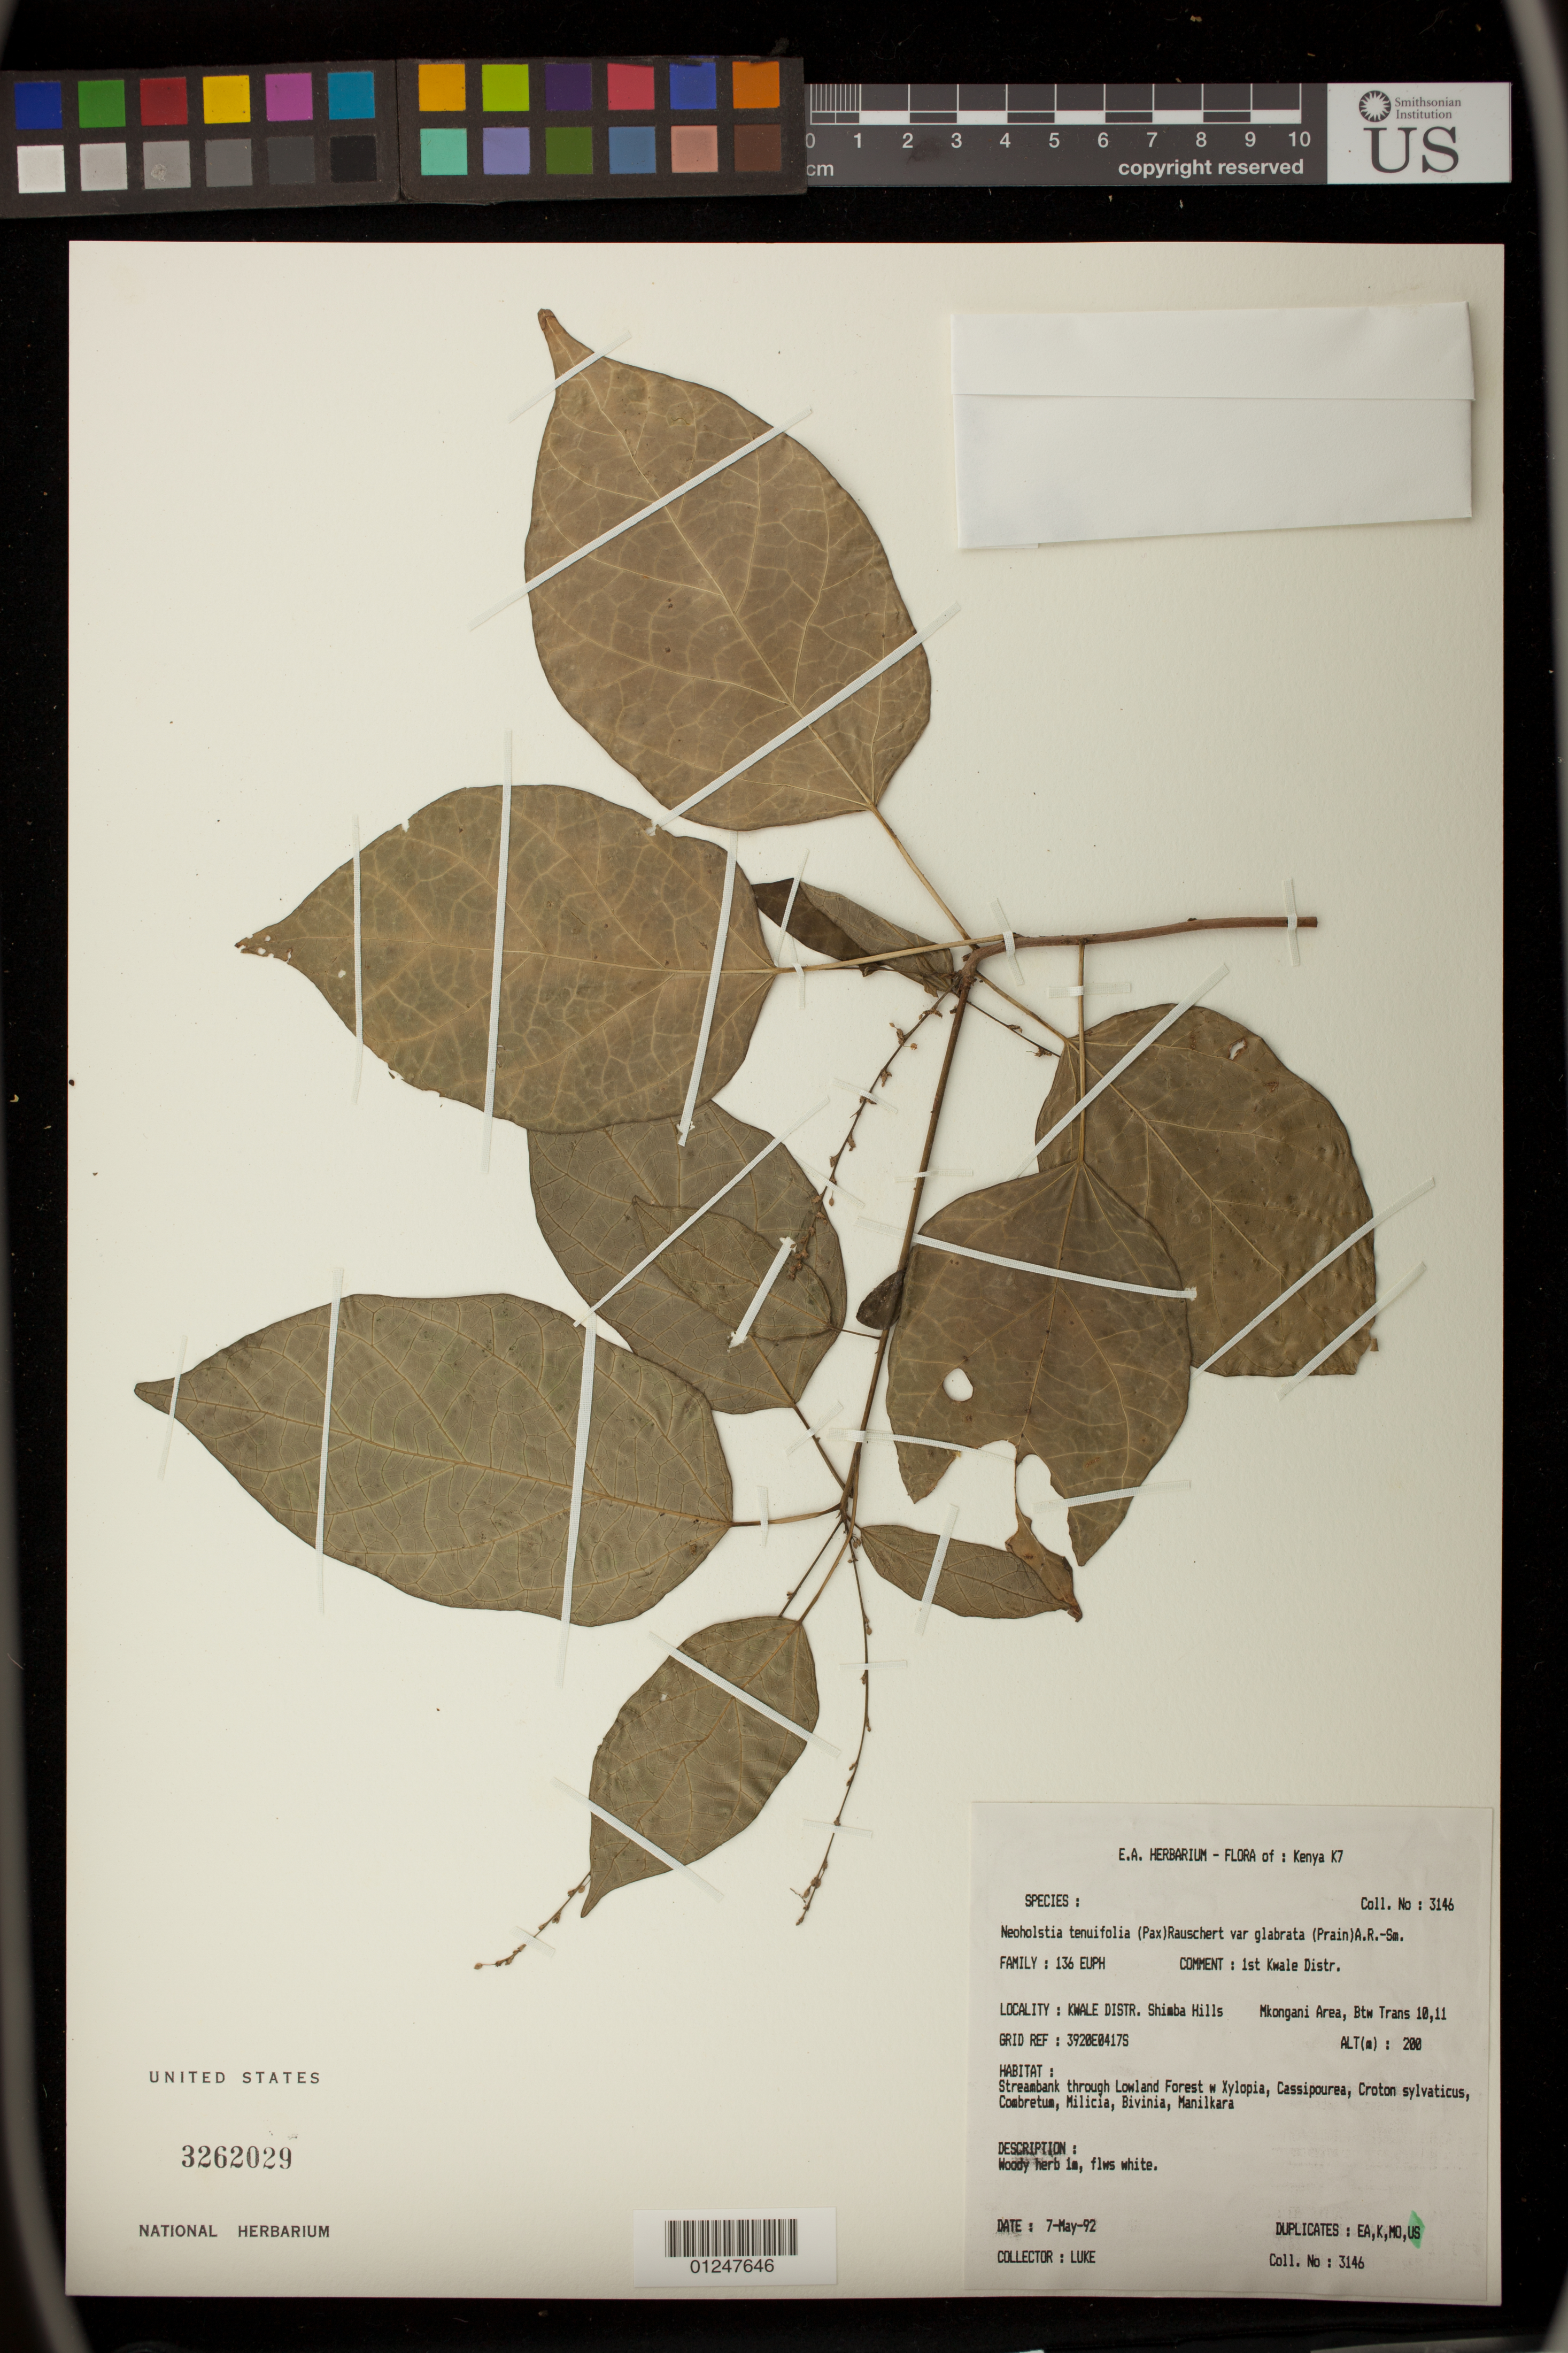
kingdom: Plantae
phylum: Tracheophyta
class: Magnoliopsida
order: Malpighiales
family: Euphorbiaceae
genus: Neoholstia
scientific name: Neoholstia tenuifolia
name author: (Pax) Rauschert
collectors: -- Luke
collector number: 3146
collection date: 1992-05-07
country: Kenya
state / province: Kwale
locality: Shimba Hills, Mkongani Area, Btw Trans 10,11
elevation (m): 200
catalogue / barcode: US 3262029